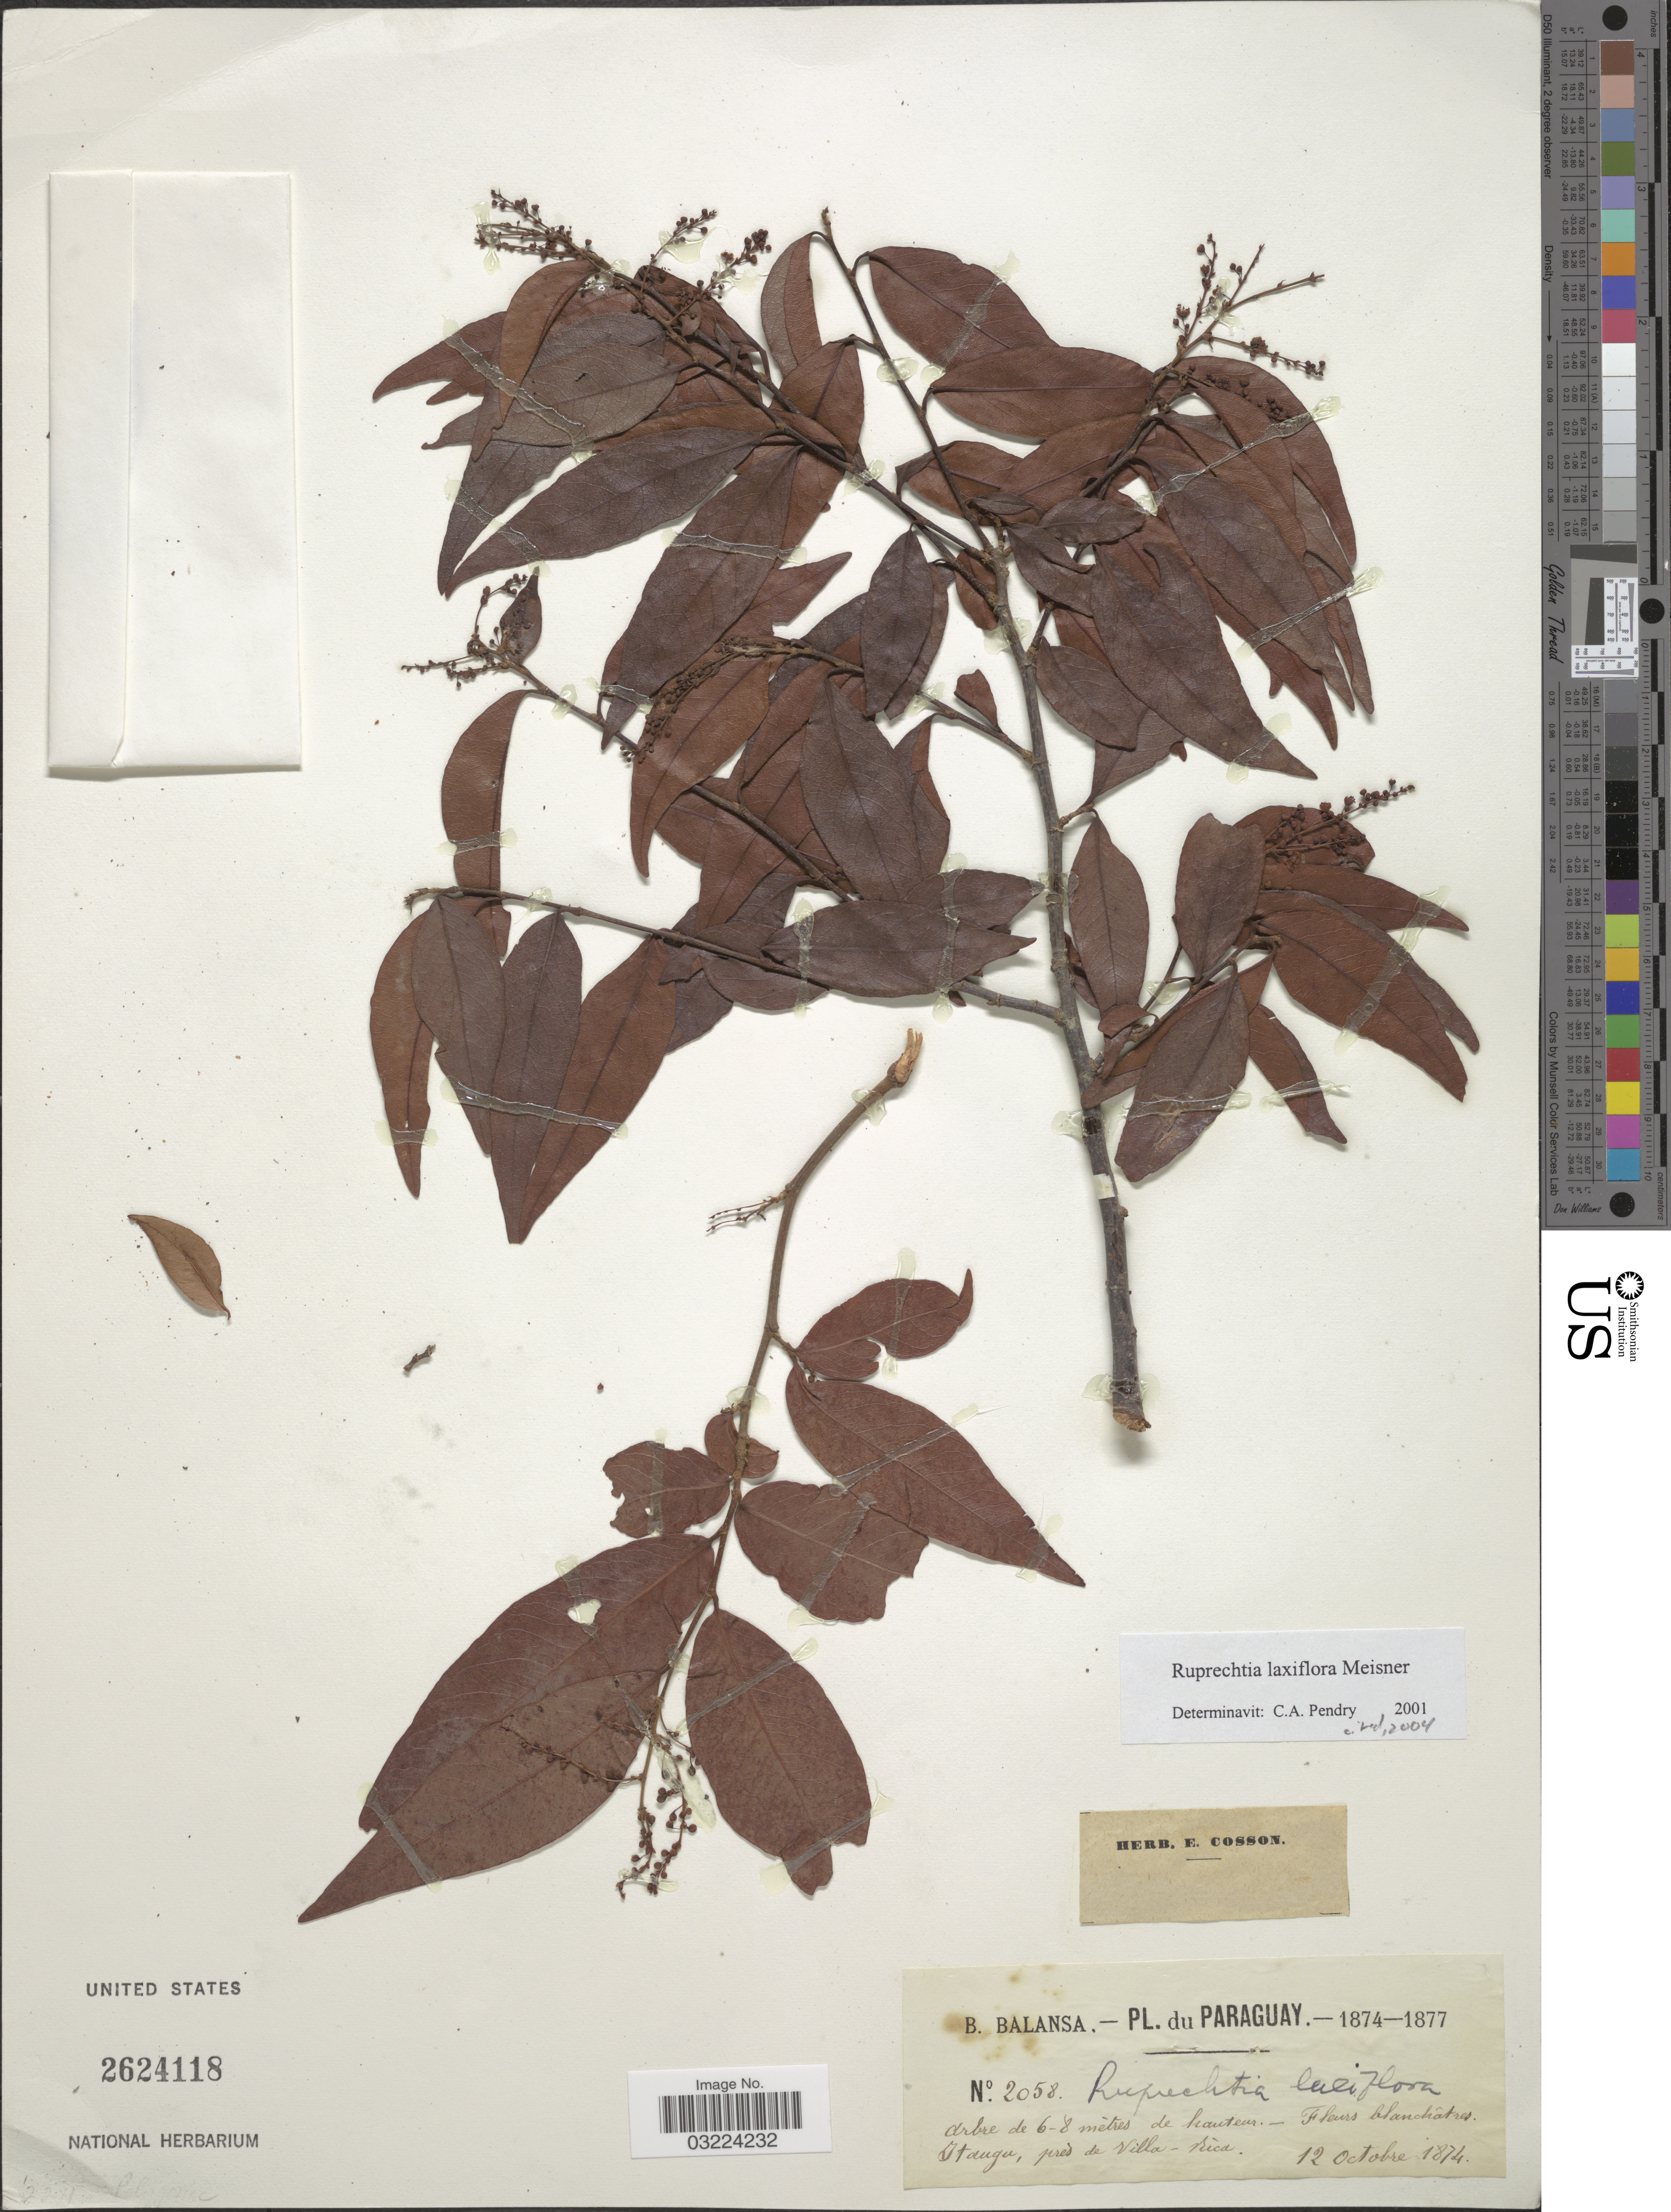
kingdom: Plantae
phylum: Tracheophyta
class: Magnoliopsida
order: Caryophyllales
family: Polygonaceae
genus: Ruprechtia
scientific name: Ruprechtia laxiflora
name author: Meisn.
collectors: B. Balansa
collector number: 2058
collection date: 1874-10-12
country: Paraguay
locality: Itaugu, près de Villa-Rica.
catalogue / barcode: US 2624118